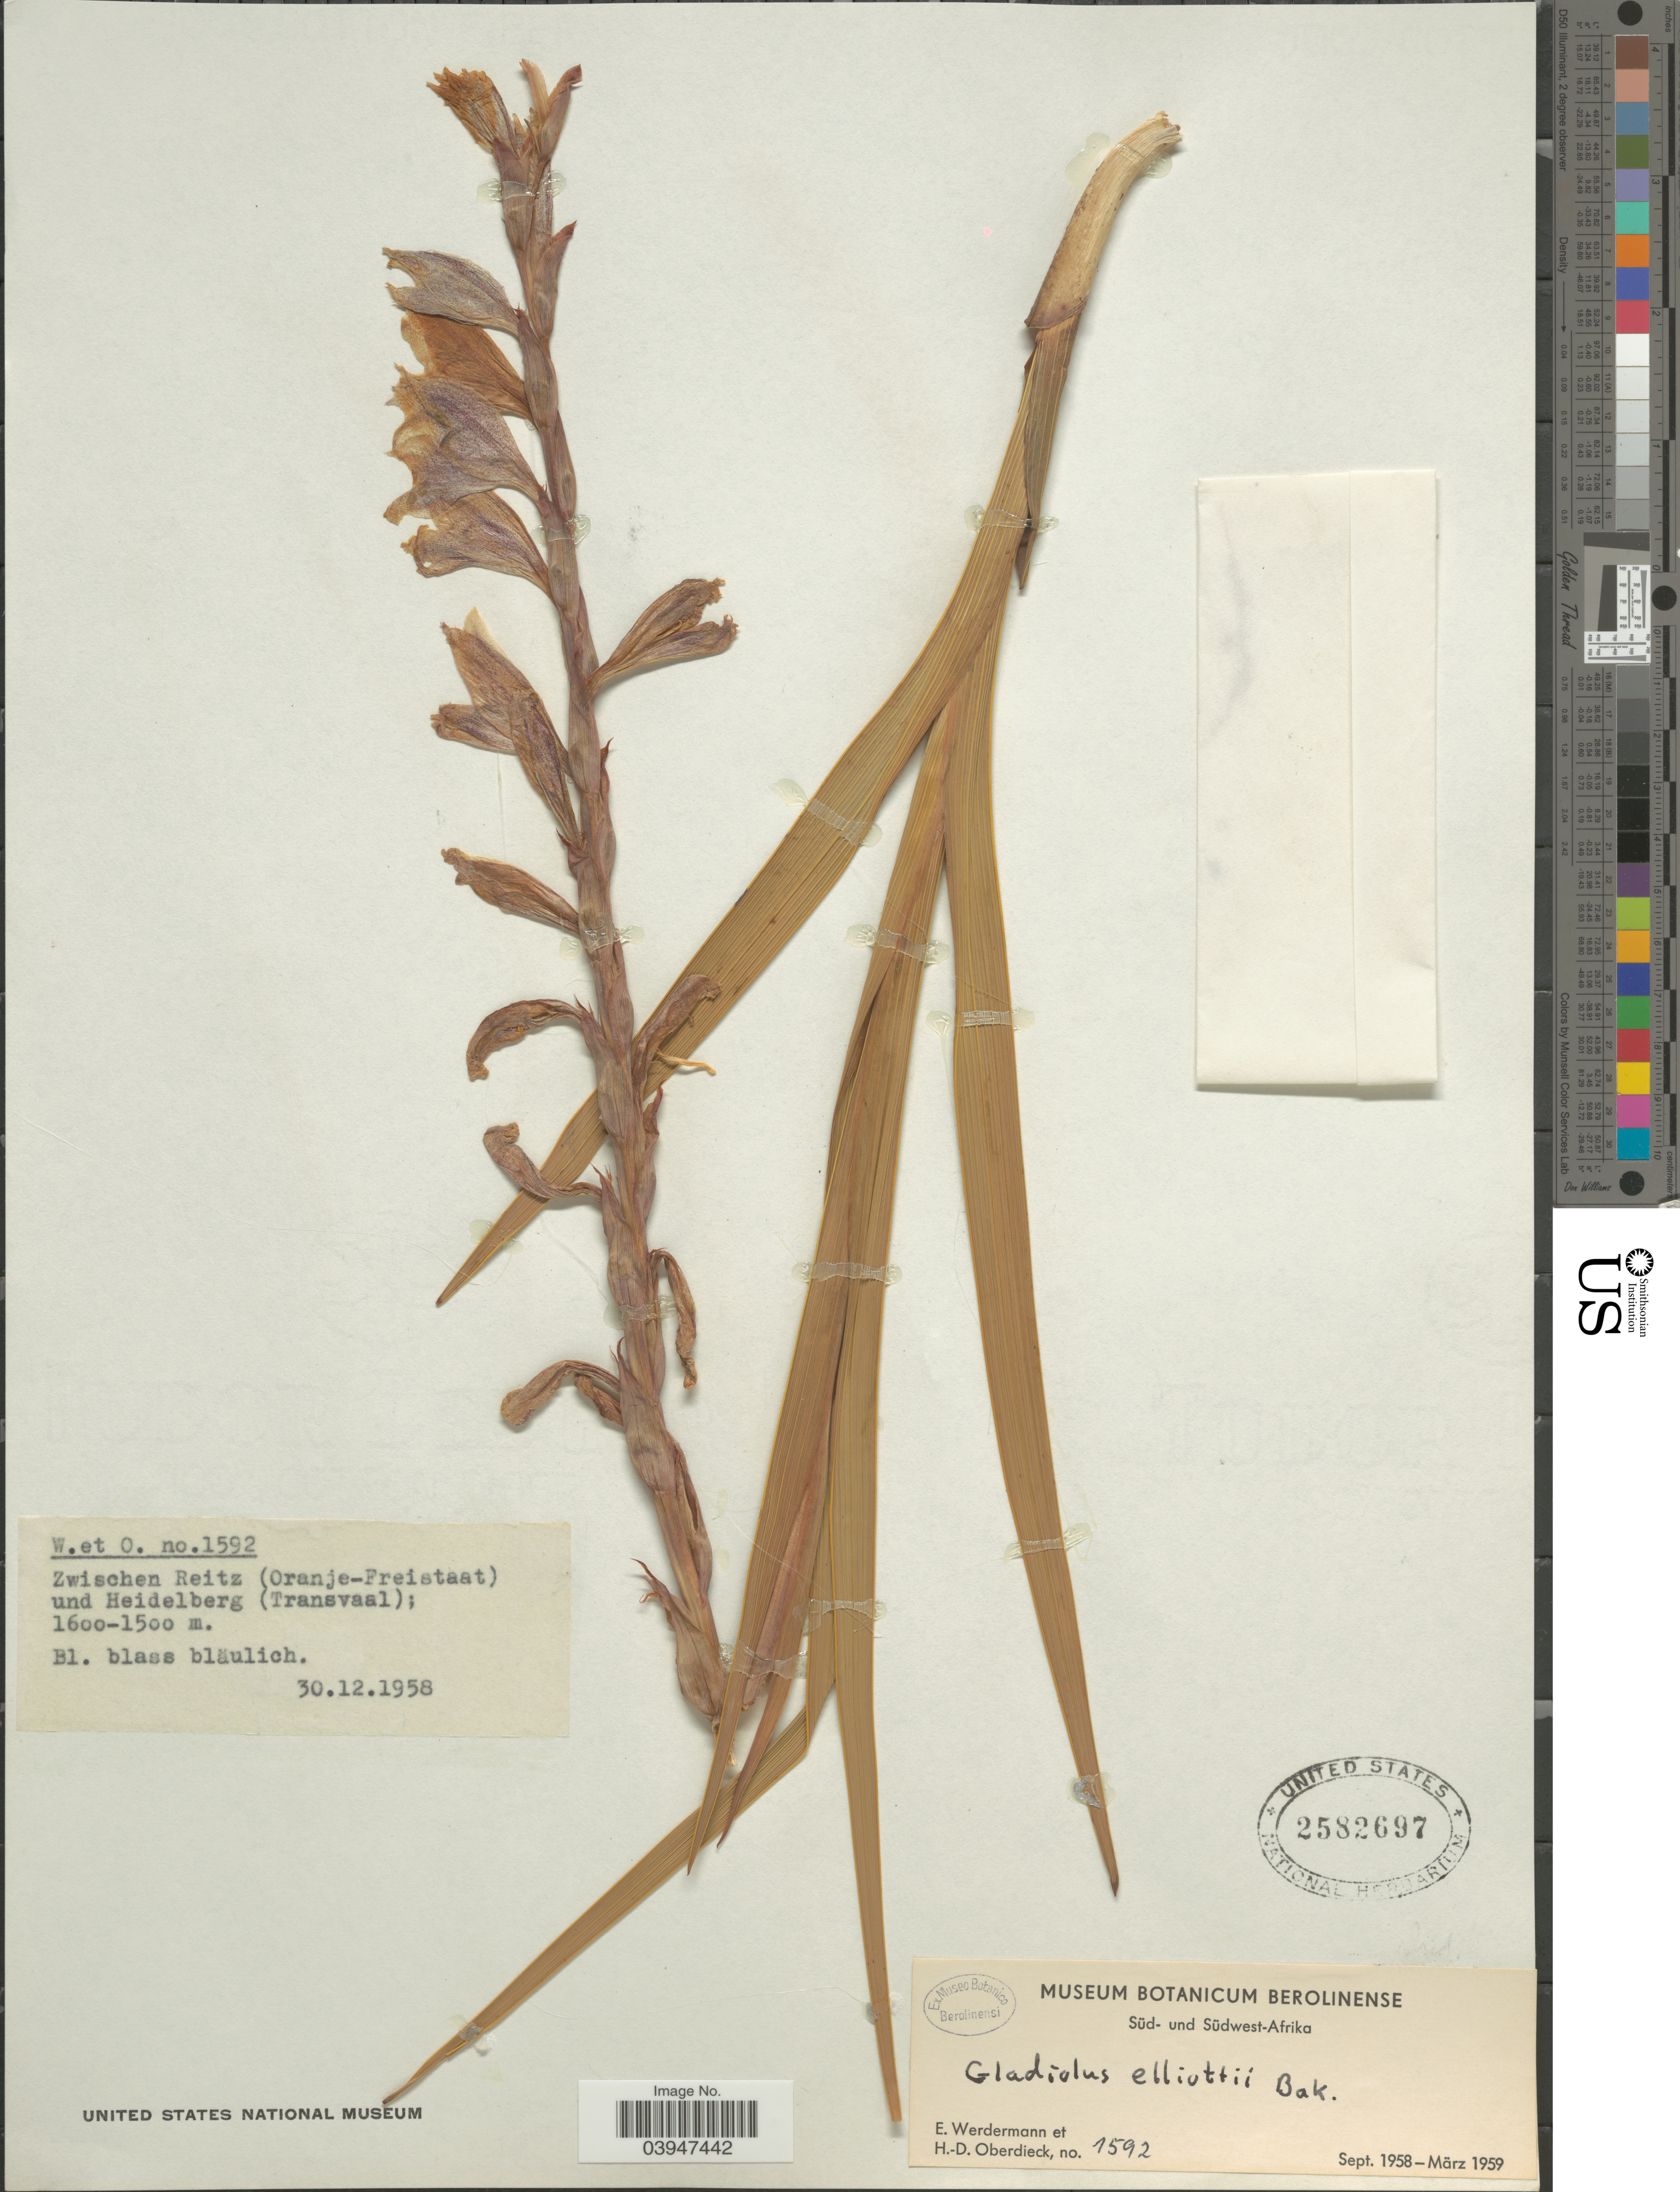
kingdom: Plantae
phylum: Tracheophyta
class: Liliopsida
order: Asparagales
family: Iridaceae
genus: Gladiolus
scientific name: Gladiolus elliotii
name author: Baker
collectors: E. Werdermann & H. Oberdieck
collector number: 1592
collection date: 1958-12-30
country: South Africa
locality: Zwischen Reitz (Oranje-Freistaat) und Heidelberg (Transvaal).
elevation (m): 1500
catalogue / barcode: US 2582697